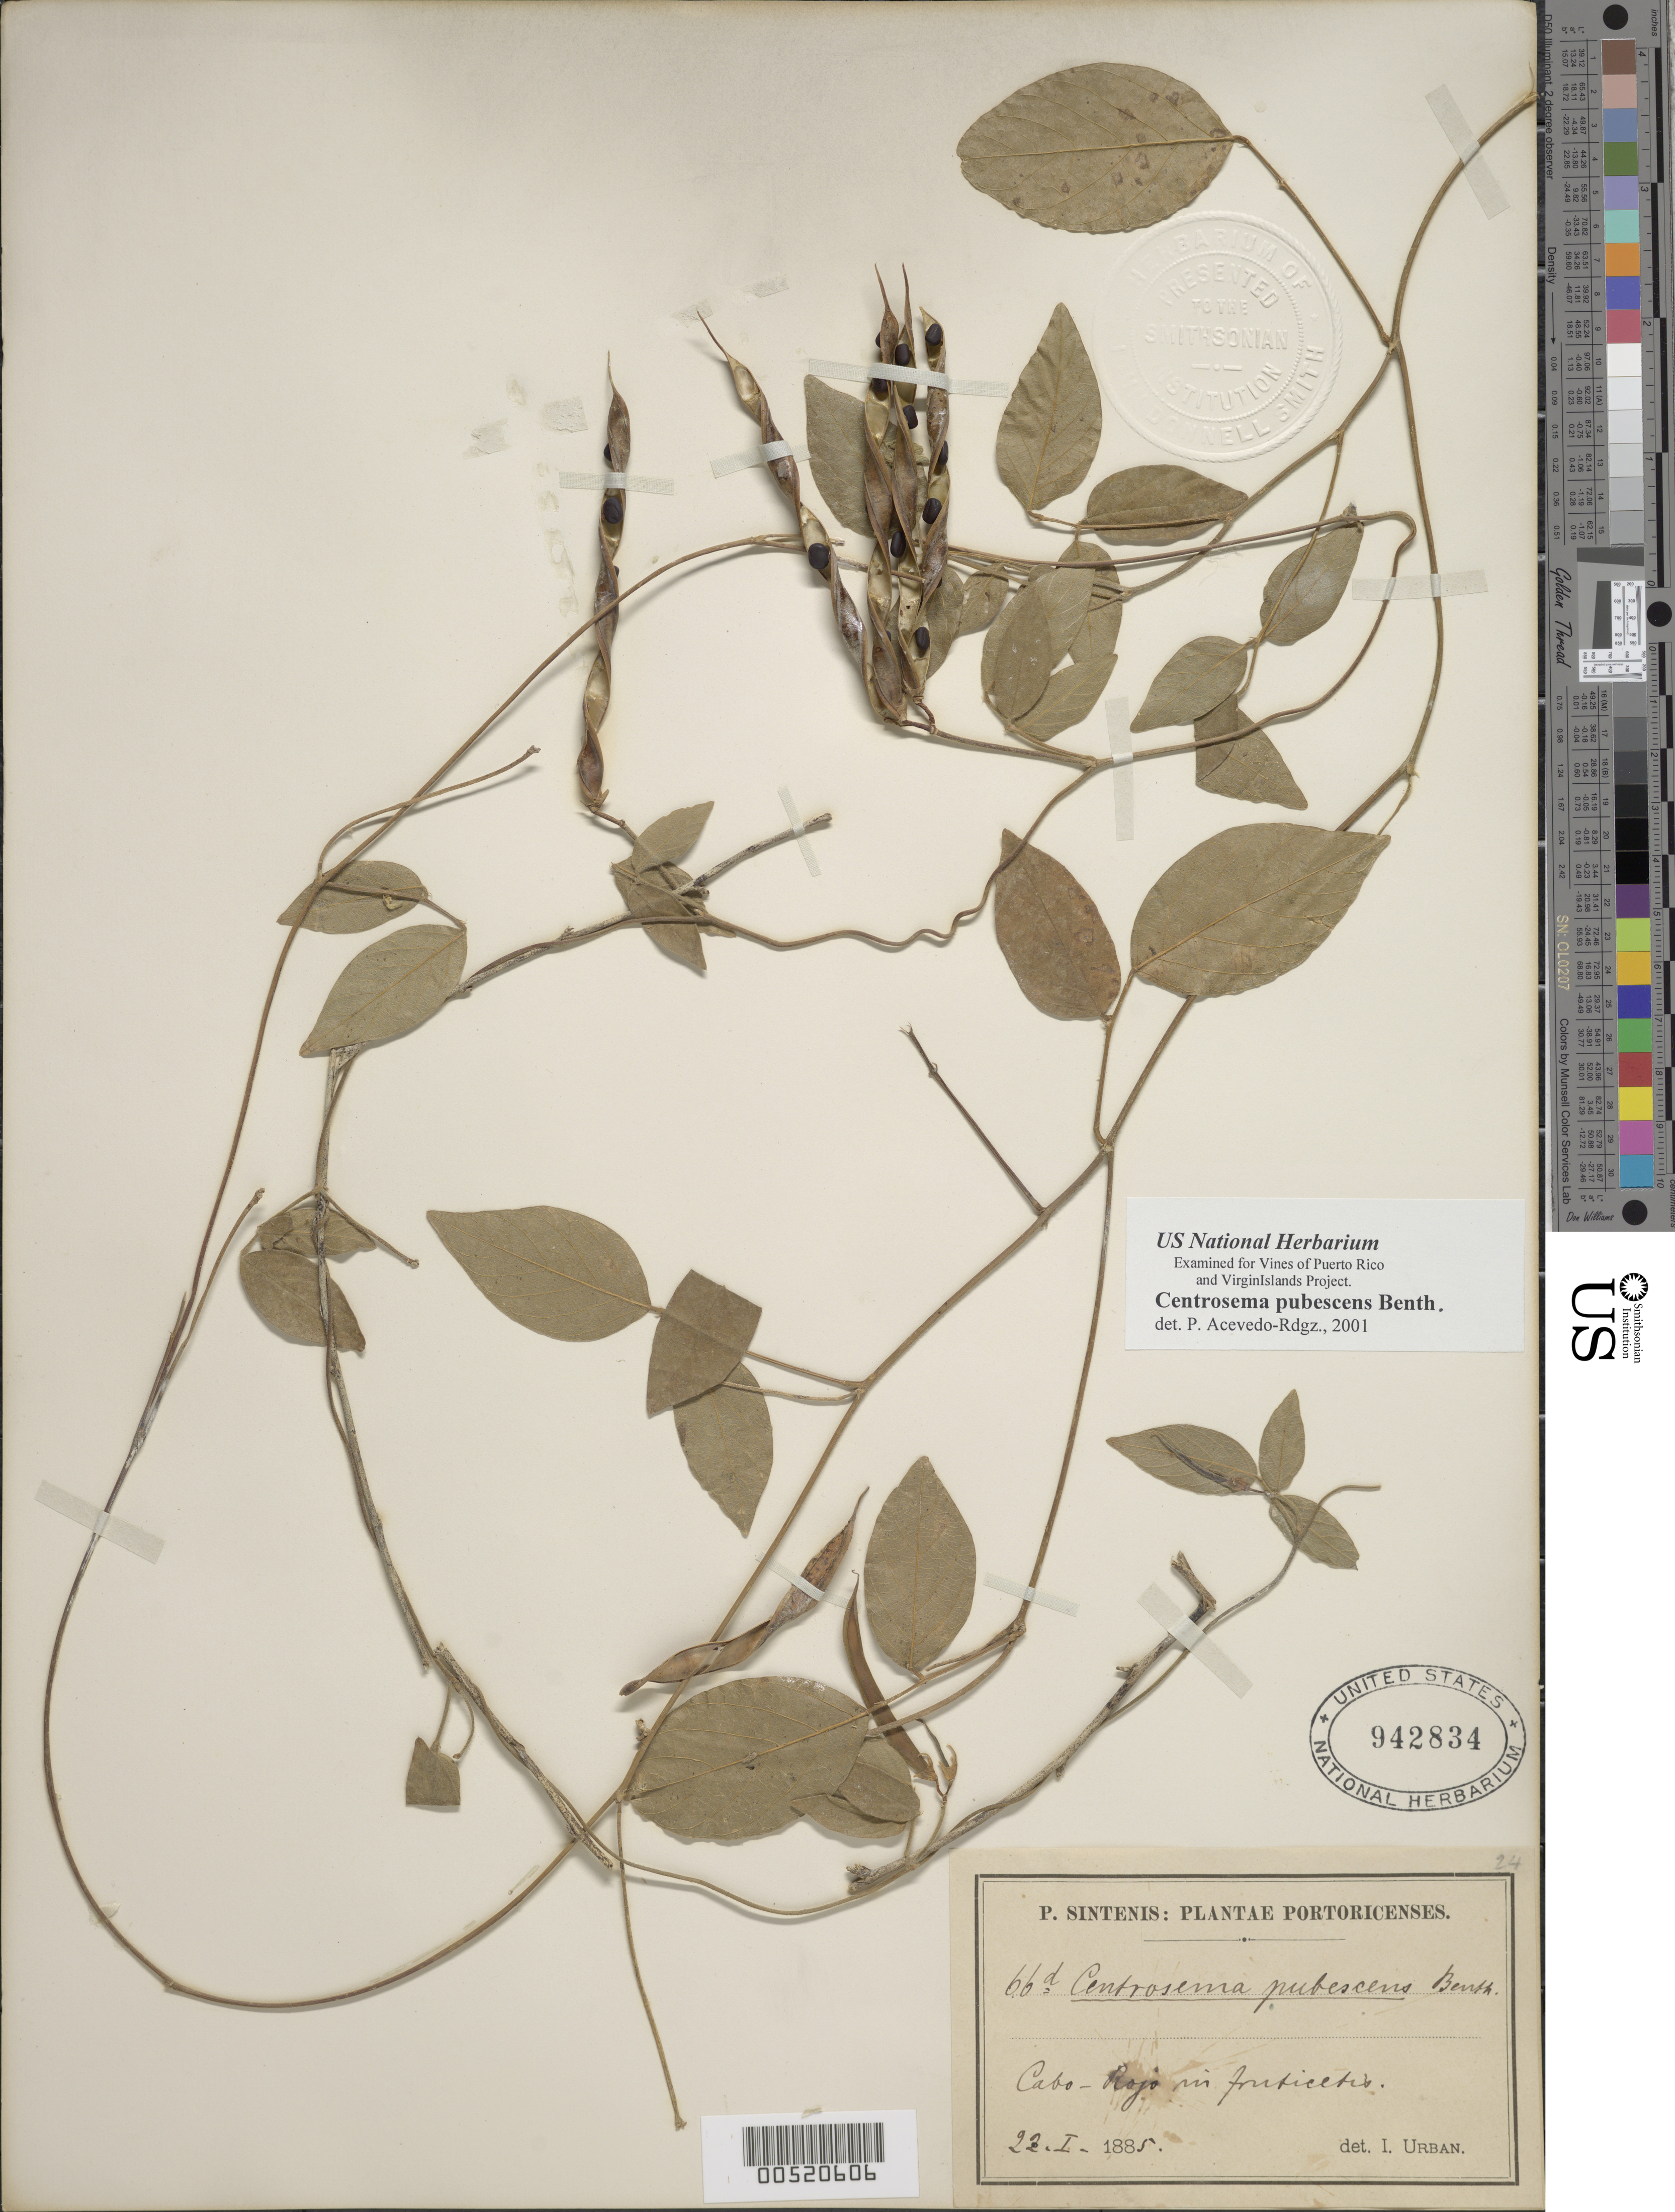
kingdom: Plantae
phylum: Tracheophyta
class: Magnoliopsida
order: Fabales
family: Fabaceae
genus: Centrosema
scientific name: Centrosema pubescens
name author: Benth.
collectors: P. Sintenis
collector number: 66d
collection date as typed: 22 Jan 1885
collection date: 1885-01-22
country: Puerto Rico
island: Greater Antilles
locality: Cabo Rojo. In fruticetis.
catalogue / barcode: US 942834